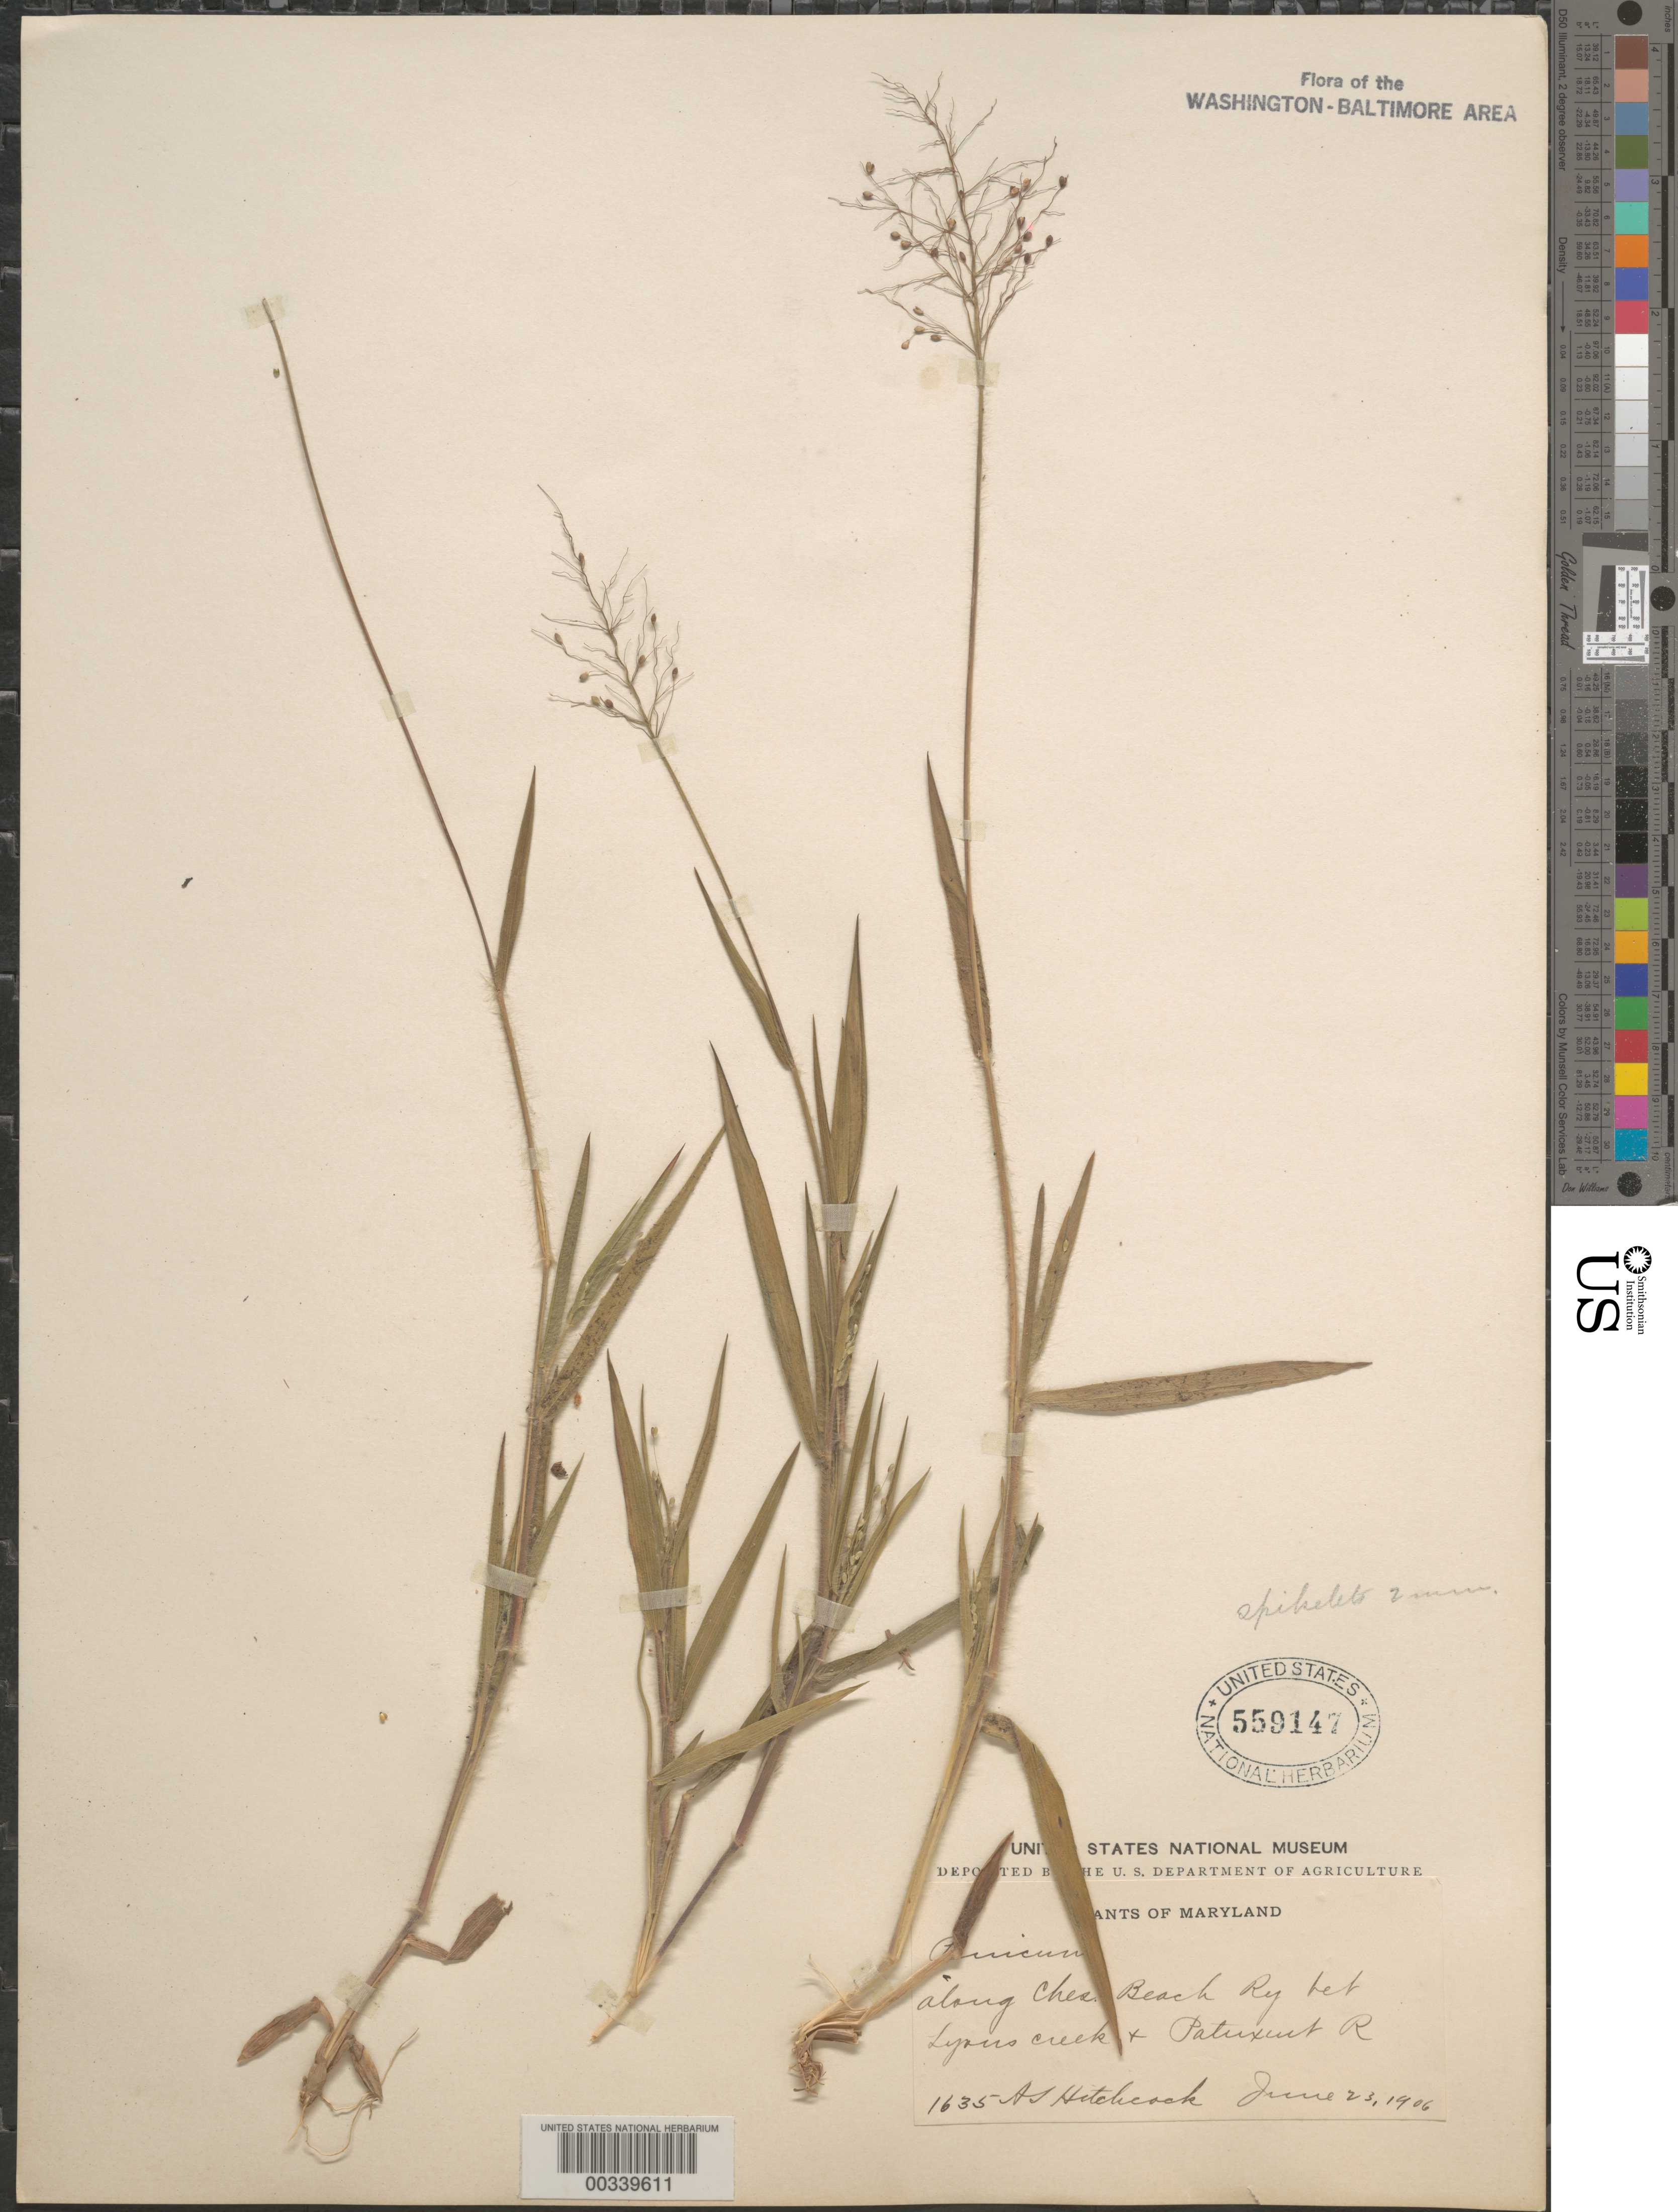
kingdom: Plantae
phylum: Tracheophyta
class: Liliopsida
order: Poales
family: Poaceae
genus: Dichanthelium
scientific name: Dichanthelium ovale subsp. villosissimum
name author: (Nash) Freckmann & Lelong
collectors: A. S. Hitchcock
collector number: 1635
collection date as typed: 23 Jun 1906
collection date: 1906-06-23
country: United States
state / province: Maryland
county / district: Calvert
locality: Chesapeake Beach, between Lyons Creek and Patuxent River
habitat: Along beach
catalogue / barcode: US 559147